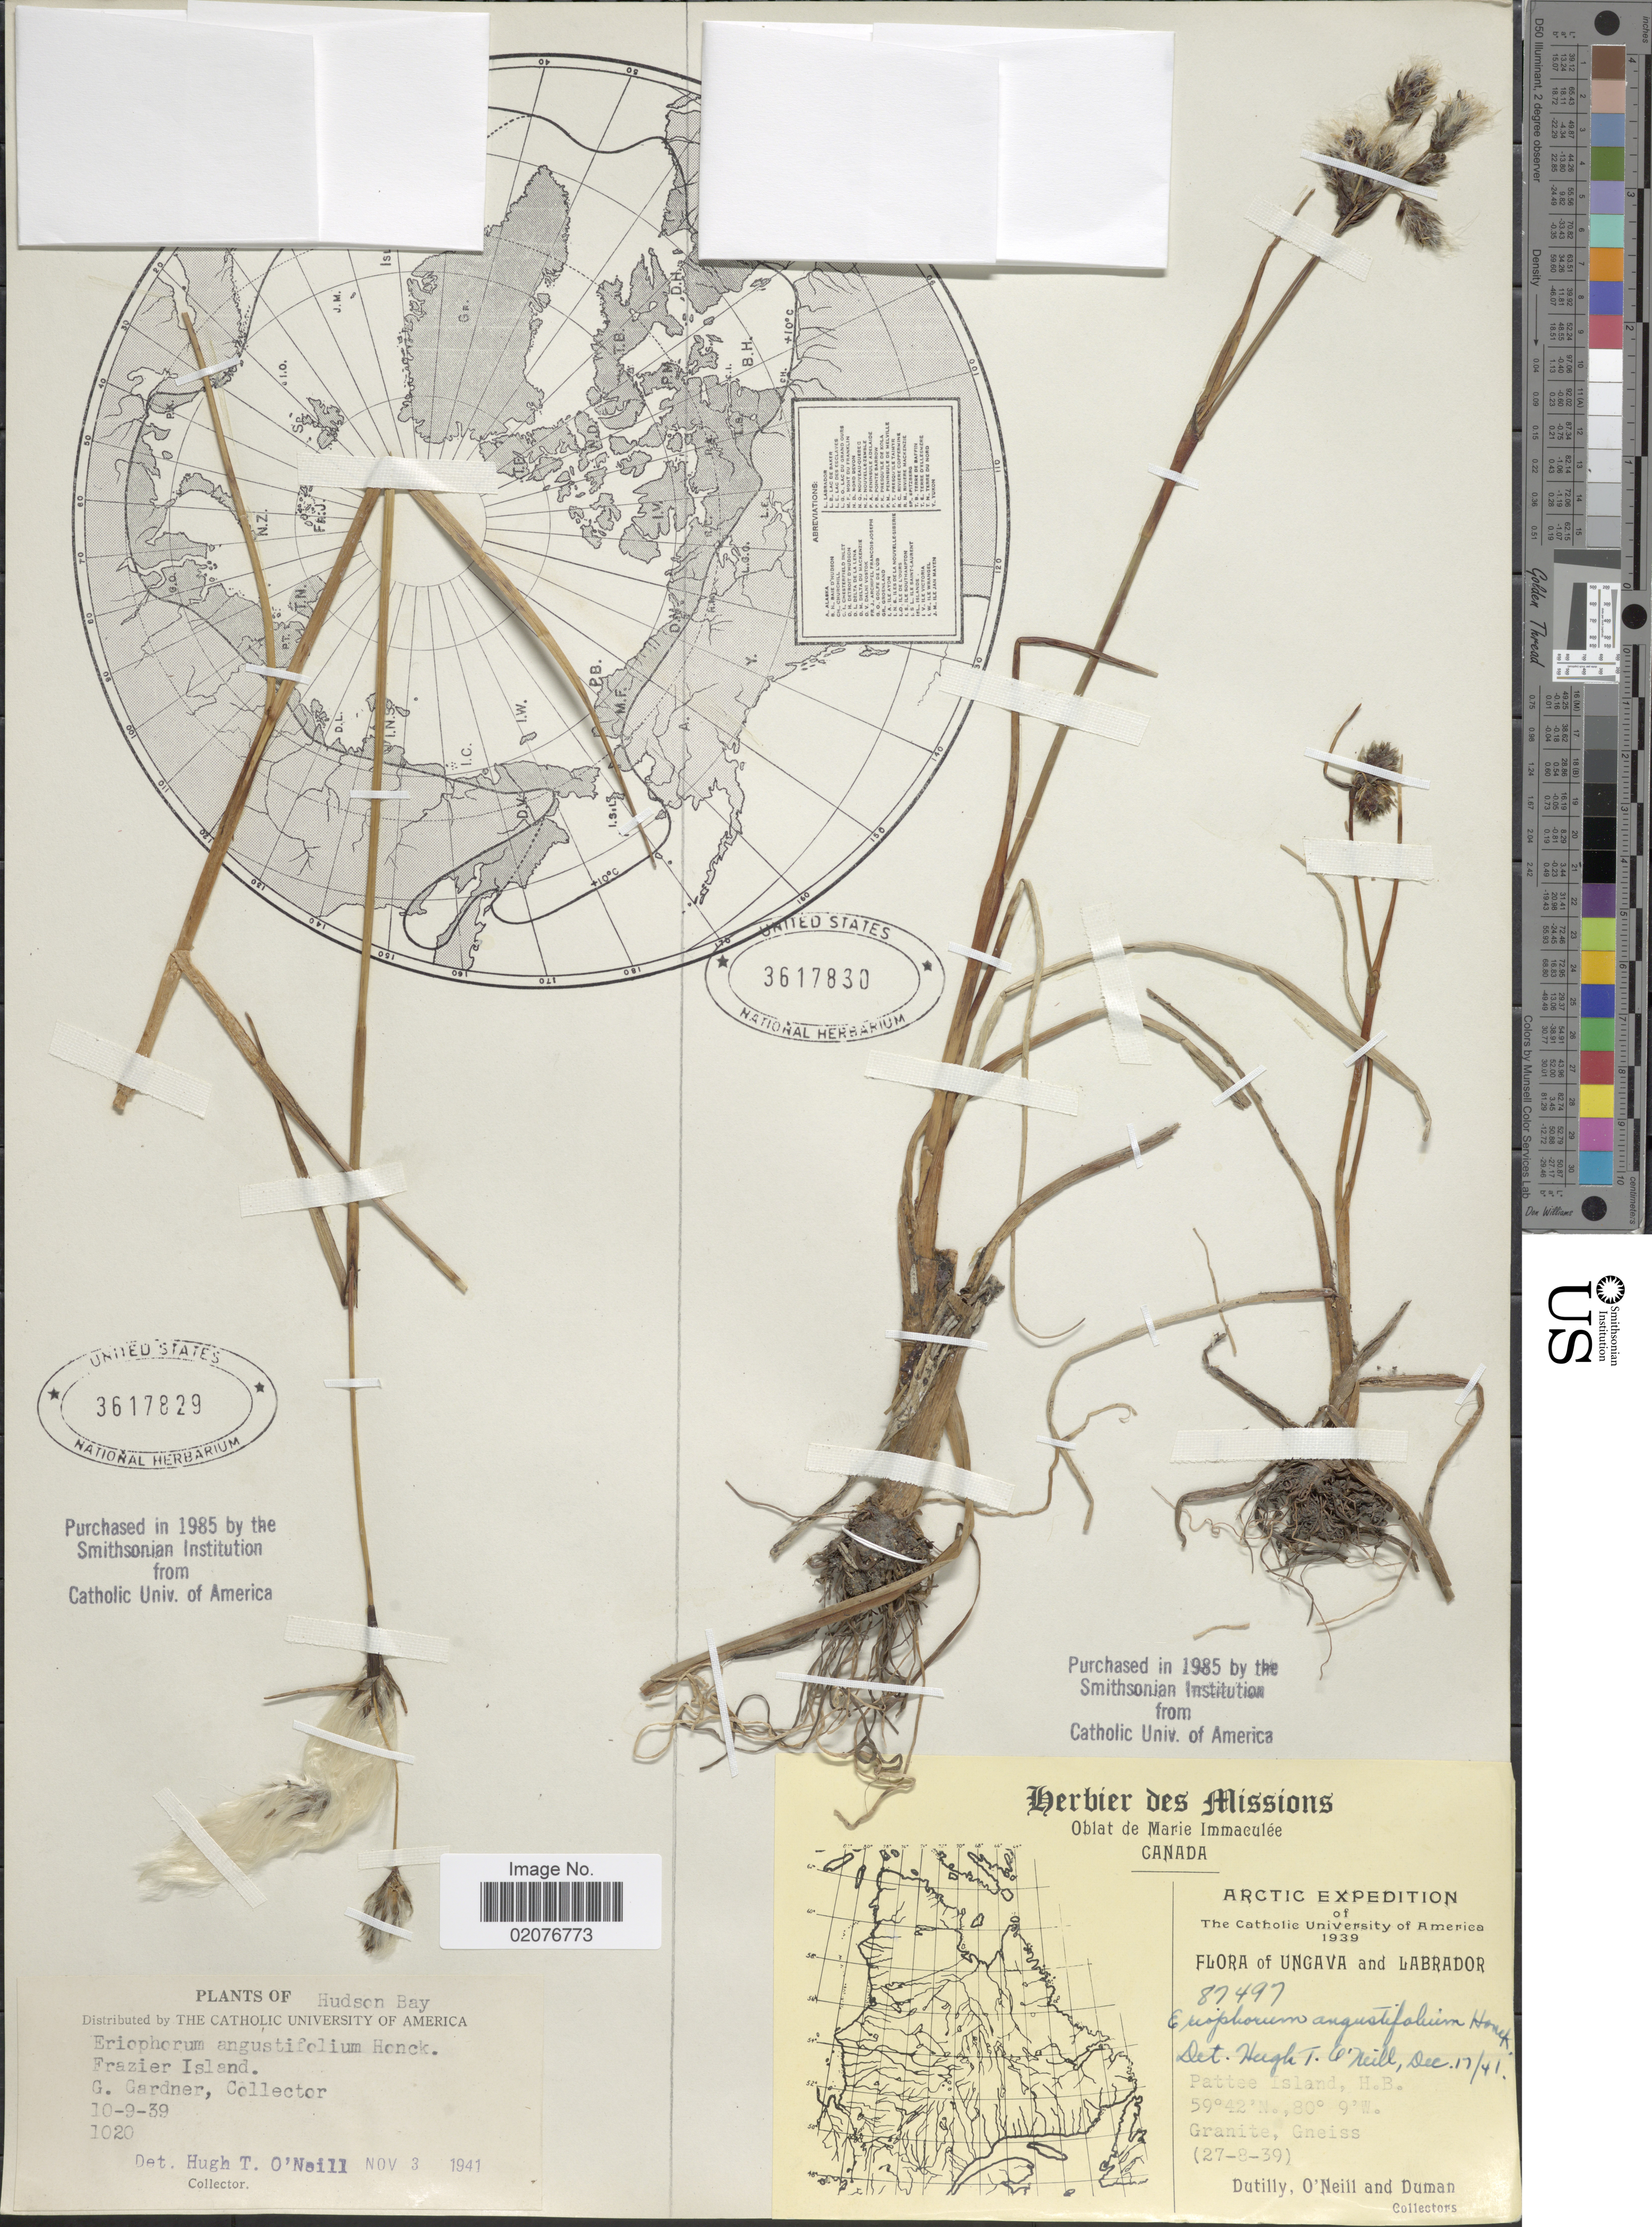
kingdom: Plantae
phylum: Tracheophyta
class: Liliopsida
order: Poales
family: Cyperaceae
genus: Eriophorum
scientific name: Eriophorum angustifolium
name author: Honck.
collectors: G. Gardner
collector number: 1020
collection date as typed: Transcribed d/m/y: 10/9/39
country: Canada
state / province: Saskatchewan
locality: Hudson Bay, Frazier Island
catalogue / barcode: US 3617829